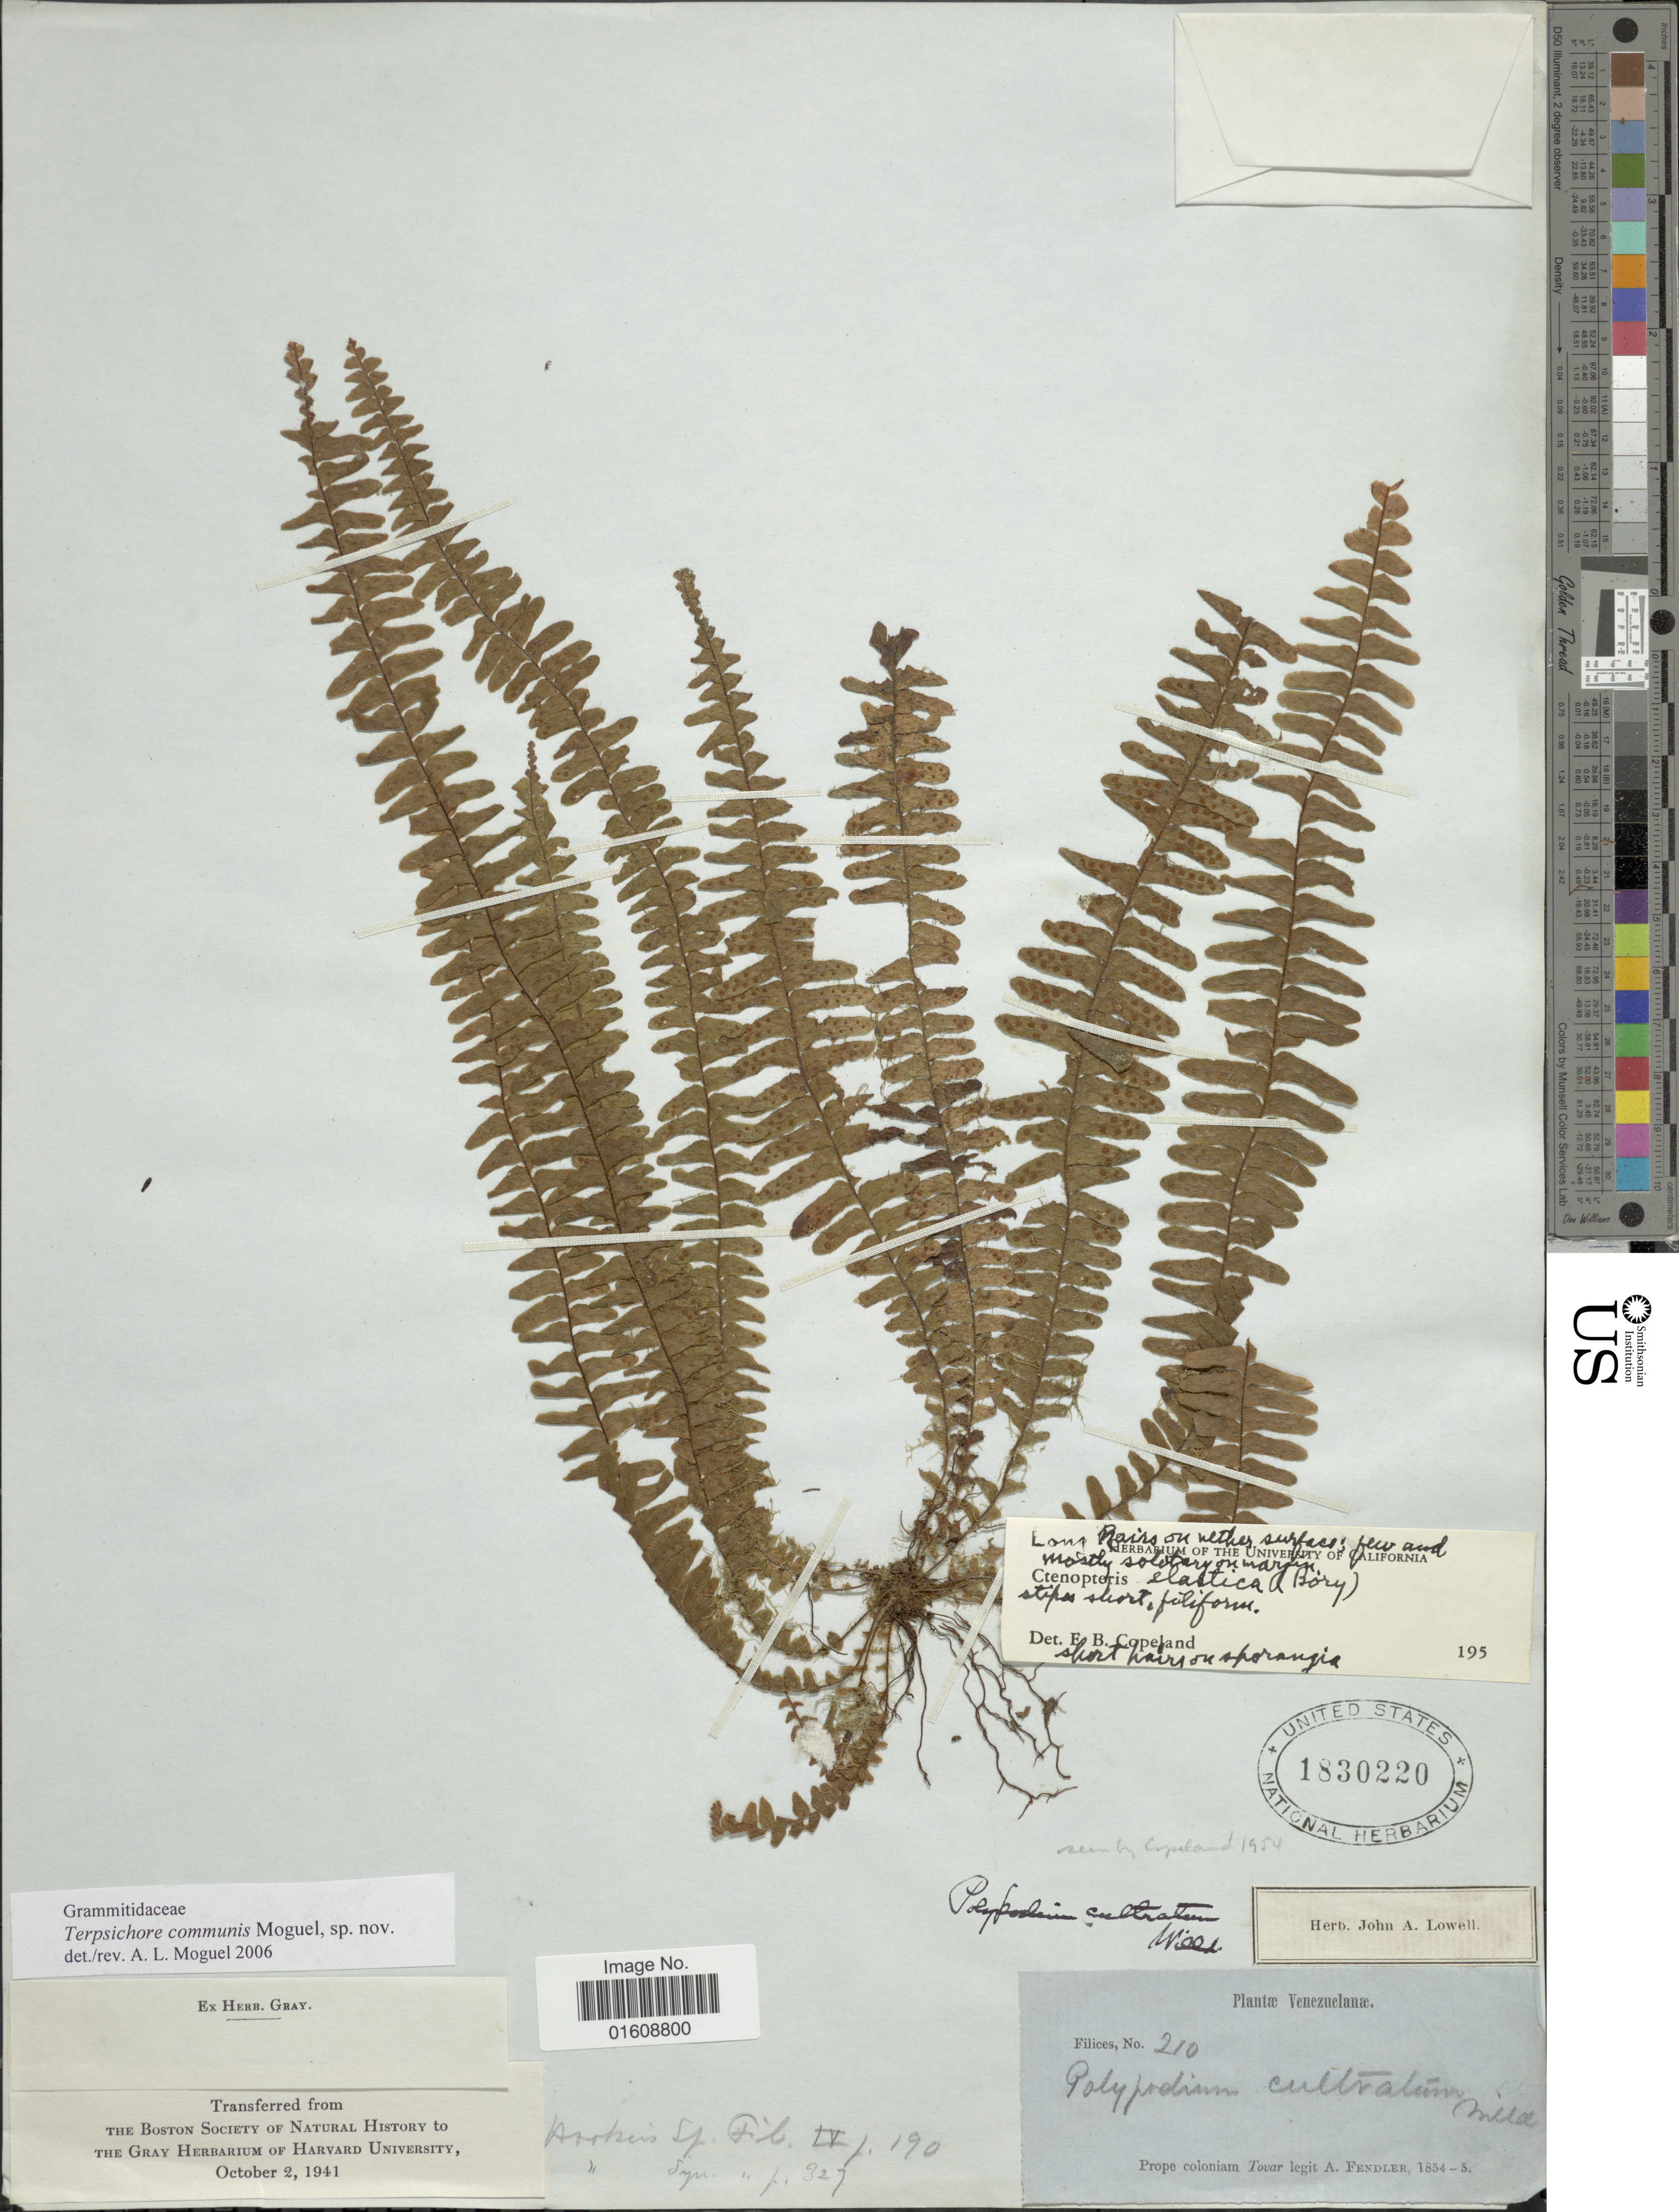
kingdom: Plantae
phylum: Tracheophyta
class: Polypodiopsida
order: Polypodiales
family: Polypodiaceae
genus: Alansmia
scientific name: Alansmia cultrata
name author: (Bory ex Willd.) Moguel & M. Kessler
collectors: A. Fendler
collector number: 210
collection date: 1854/1855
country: Venezuela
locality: Prope coloniam Tovar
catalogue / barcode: US 1830220